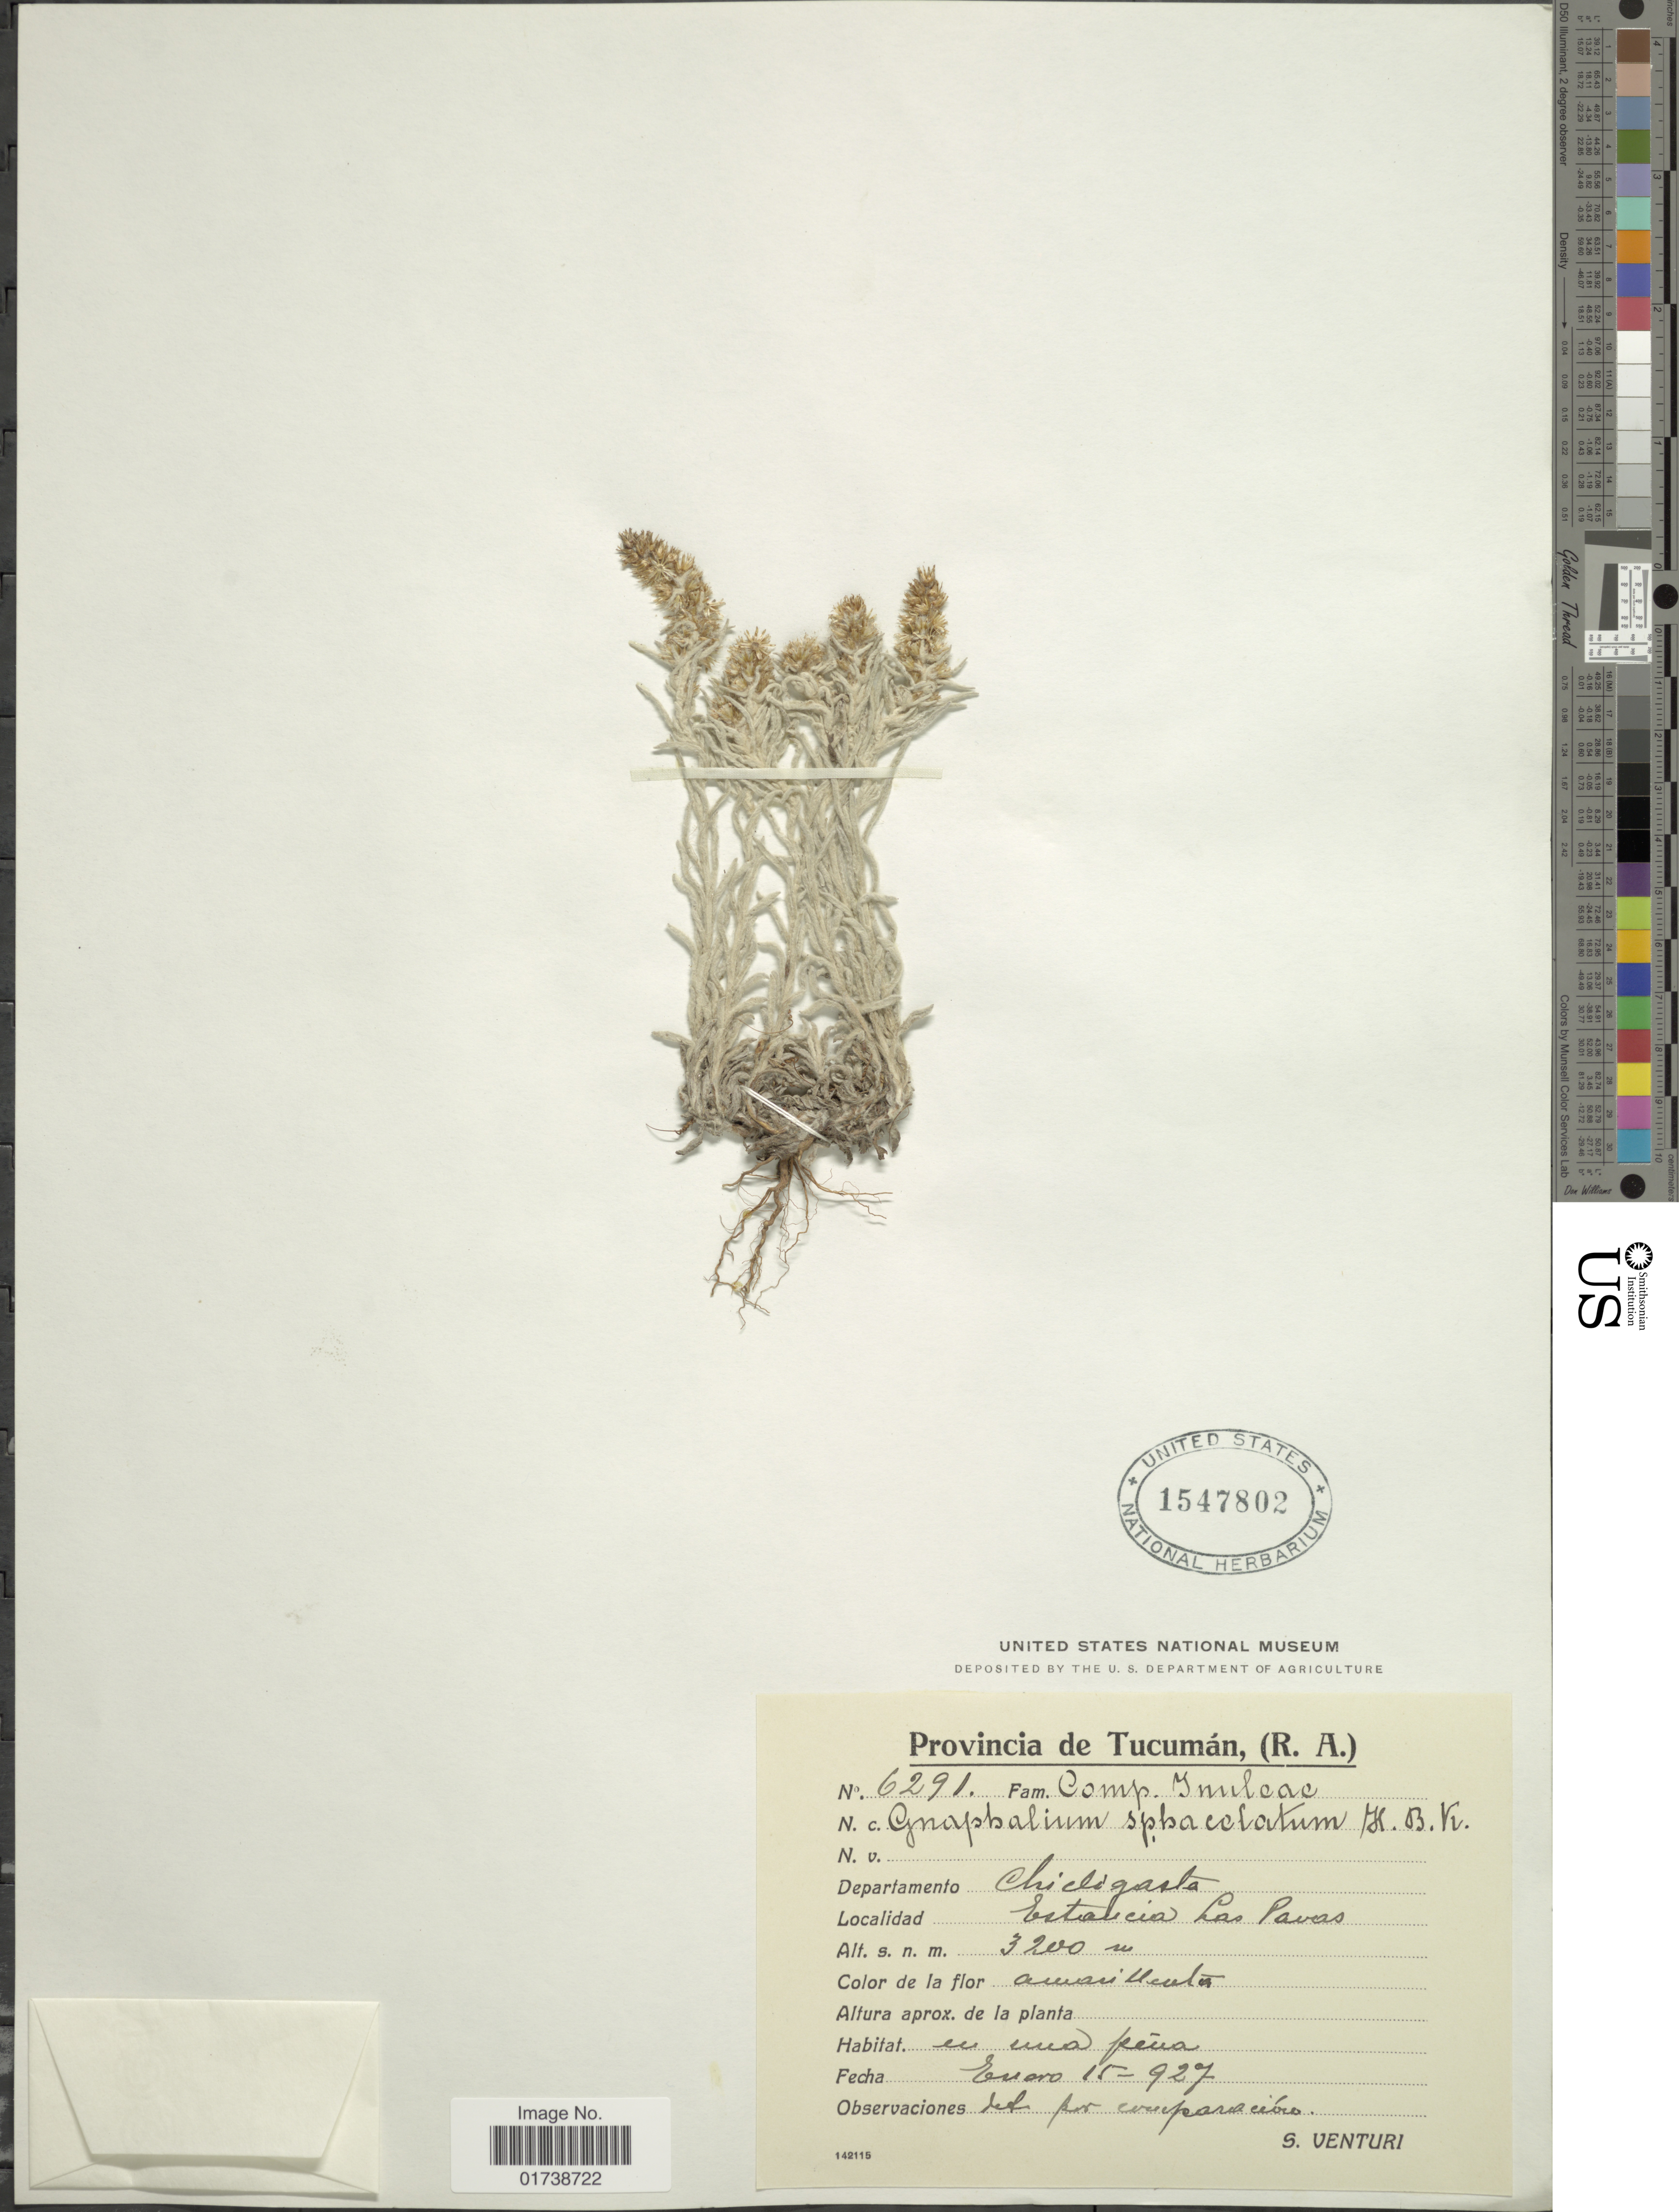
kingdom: Plantae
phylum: Tracheophyta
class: Magnoliopsida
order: Asterales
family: Asteraceae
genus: Gamochaeta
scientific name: Gamochaeta sphacilata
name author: (Kunth) Cabrera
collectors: S. Venturi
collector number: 6291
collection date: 1927-01-15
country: Argentina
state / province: Tucuman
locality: Departamento Chilegasta, Estalicia Las Pavas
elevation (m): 3200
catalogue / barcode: US 1547802